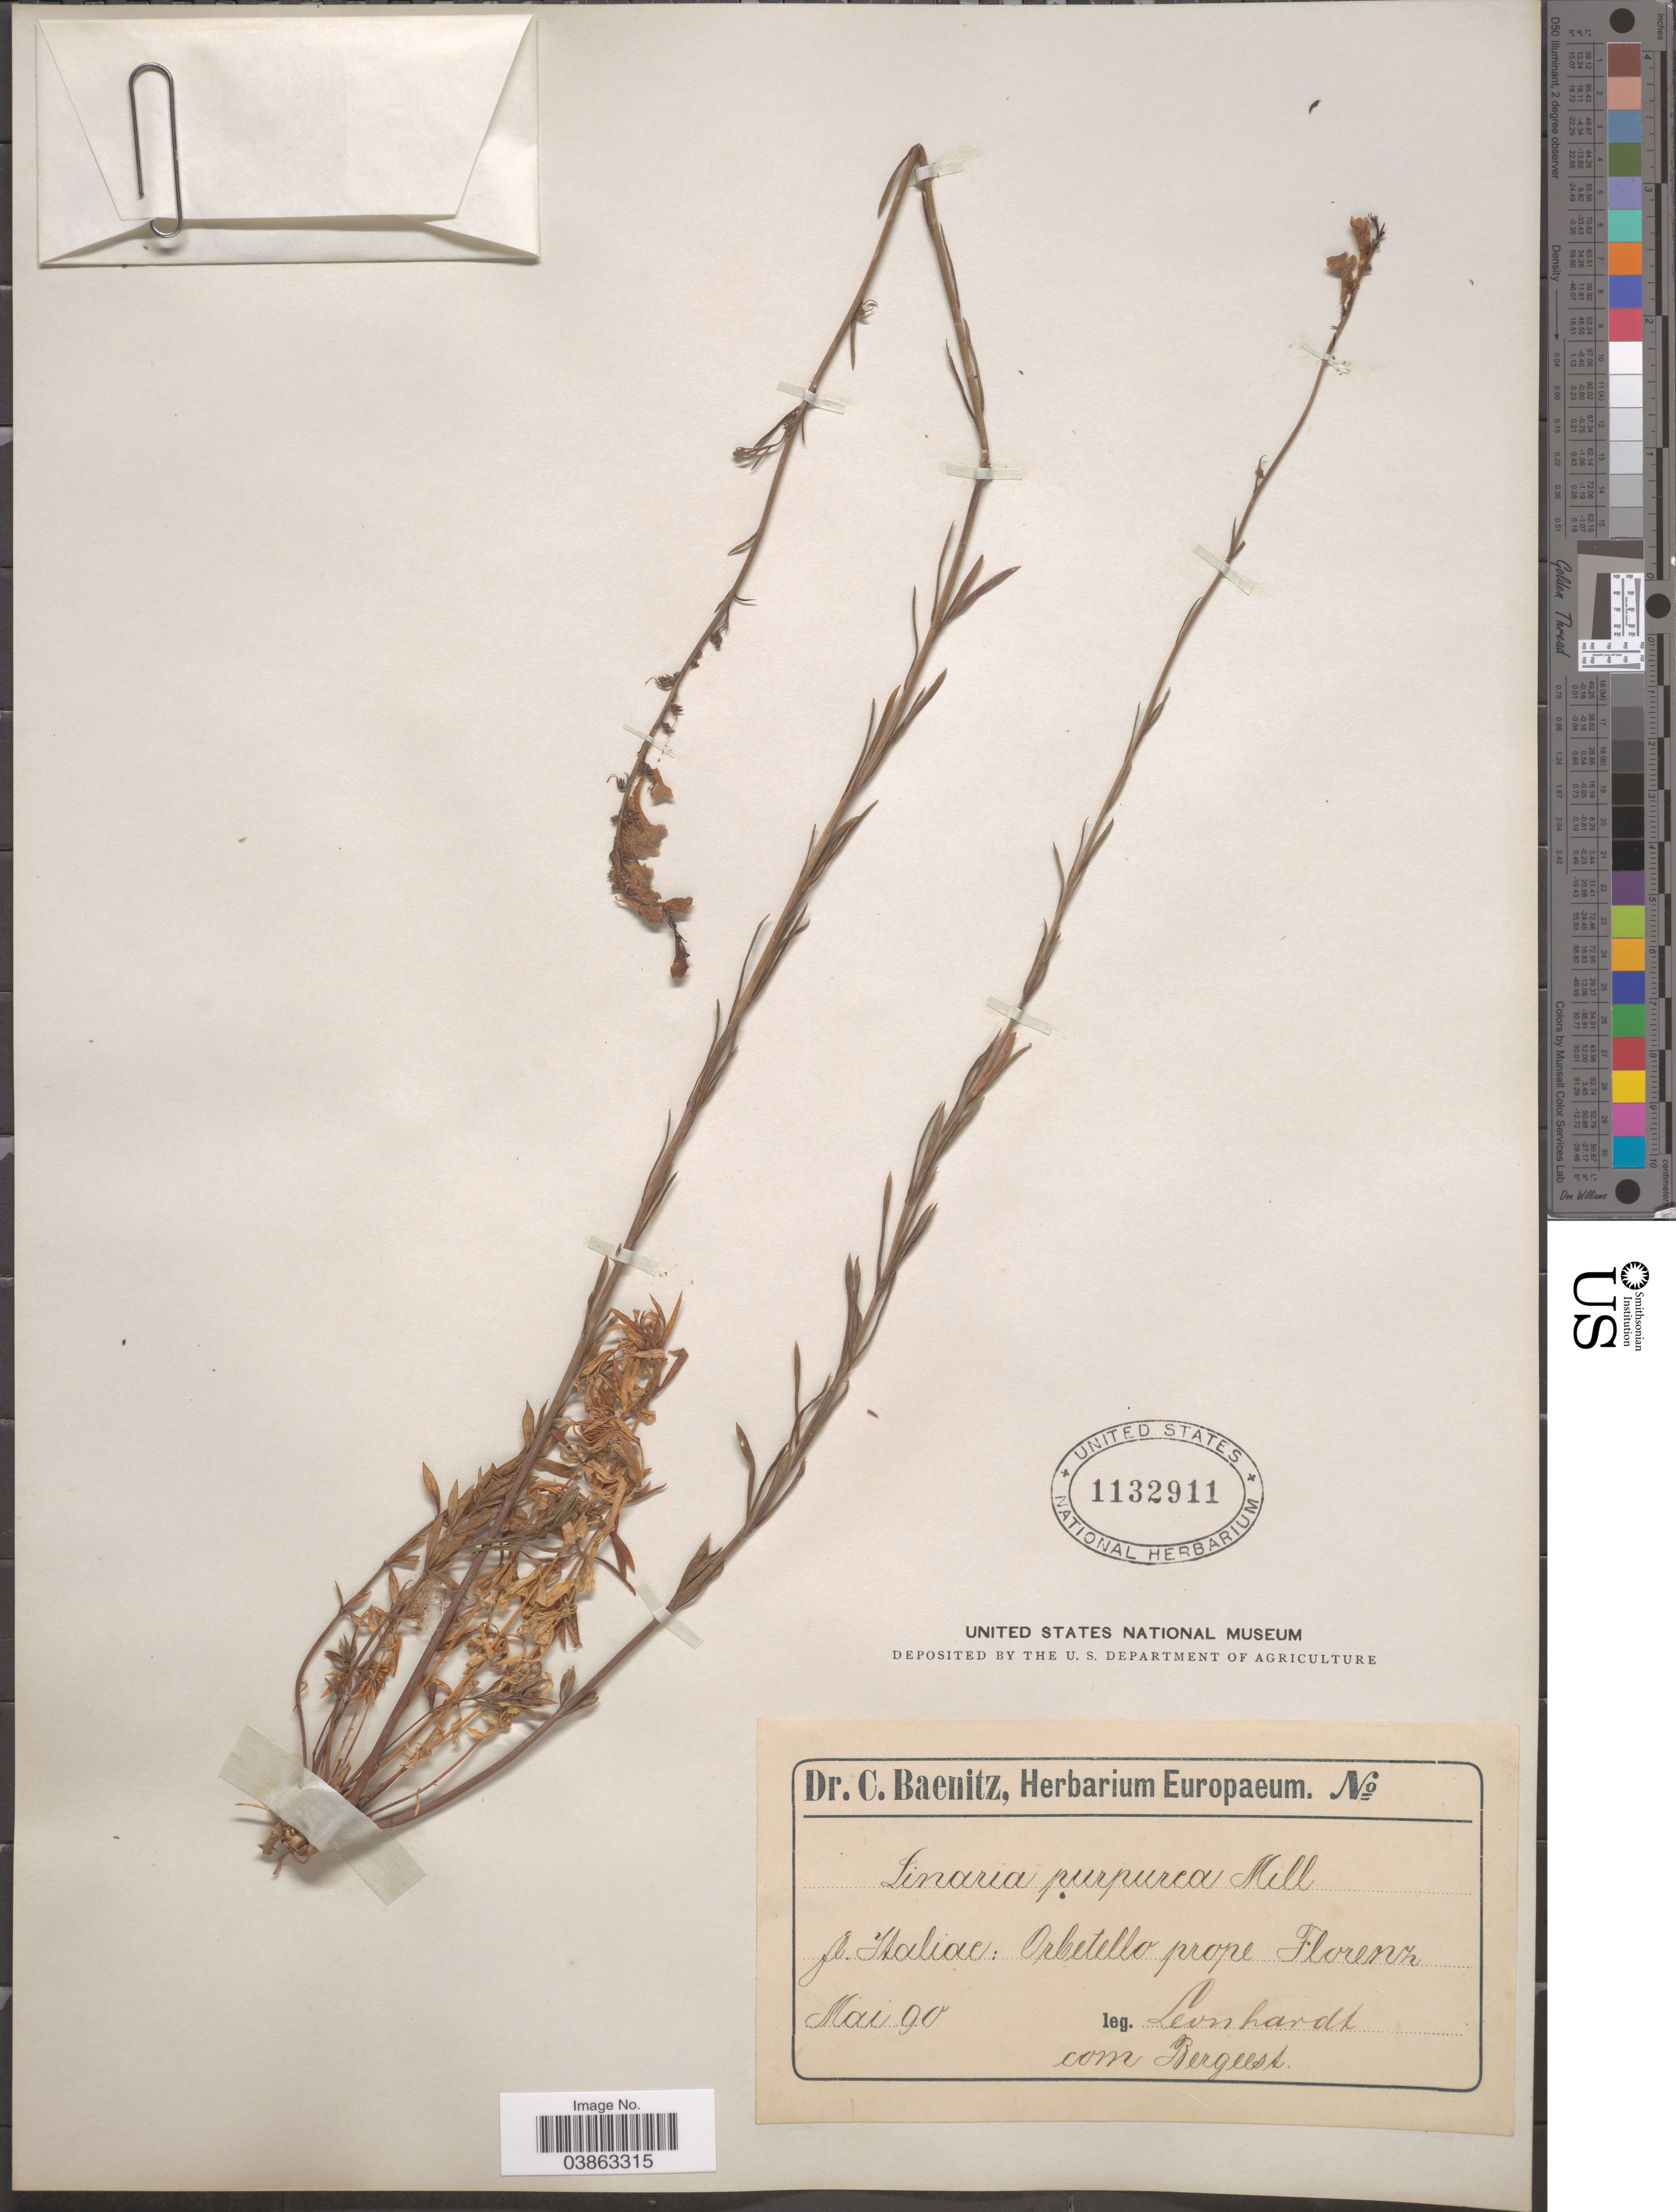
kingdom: Plantae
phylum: Tracheophyta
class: Magnoliopsida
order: Lamiales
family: Plantaginaceae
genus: Linaria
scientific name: Linaria purpurea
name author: (L.) Mill.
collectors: Leonhardt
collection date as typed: Transcribed d/m/y: /5/90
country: Italy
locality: Italiae: Orbetello prope Florenz.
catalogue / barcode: US 1132911